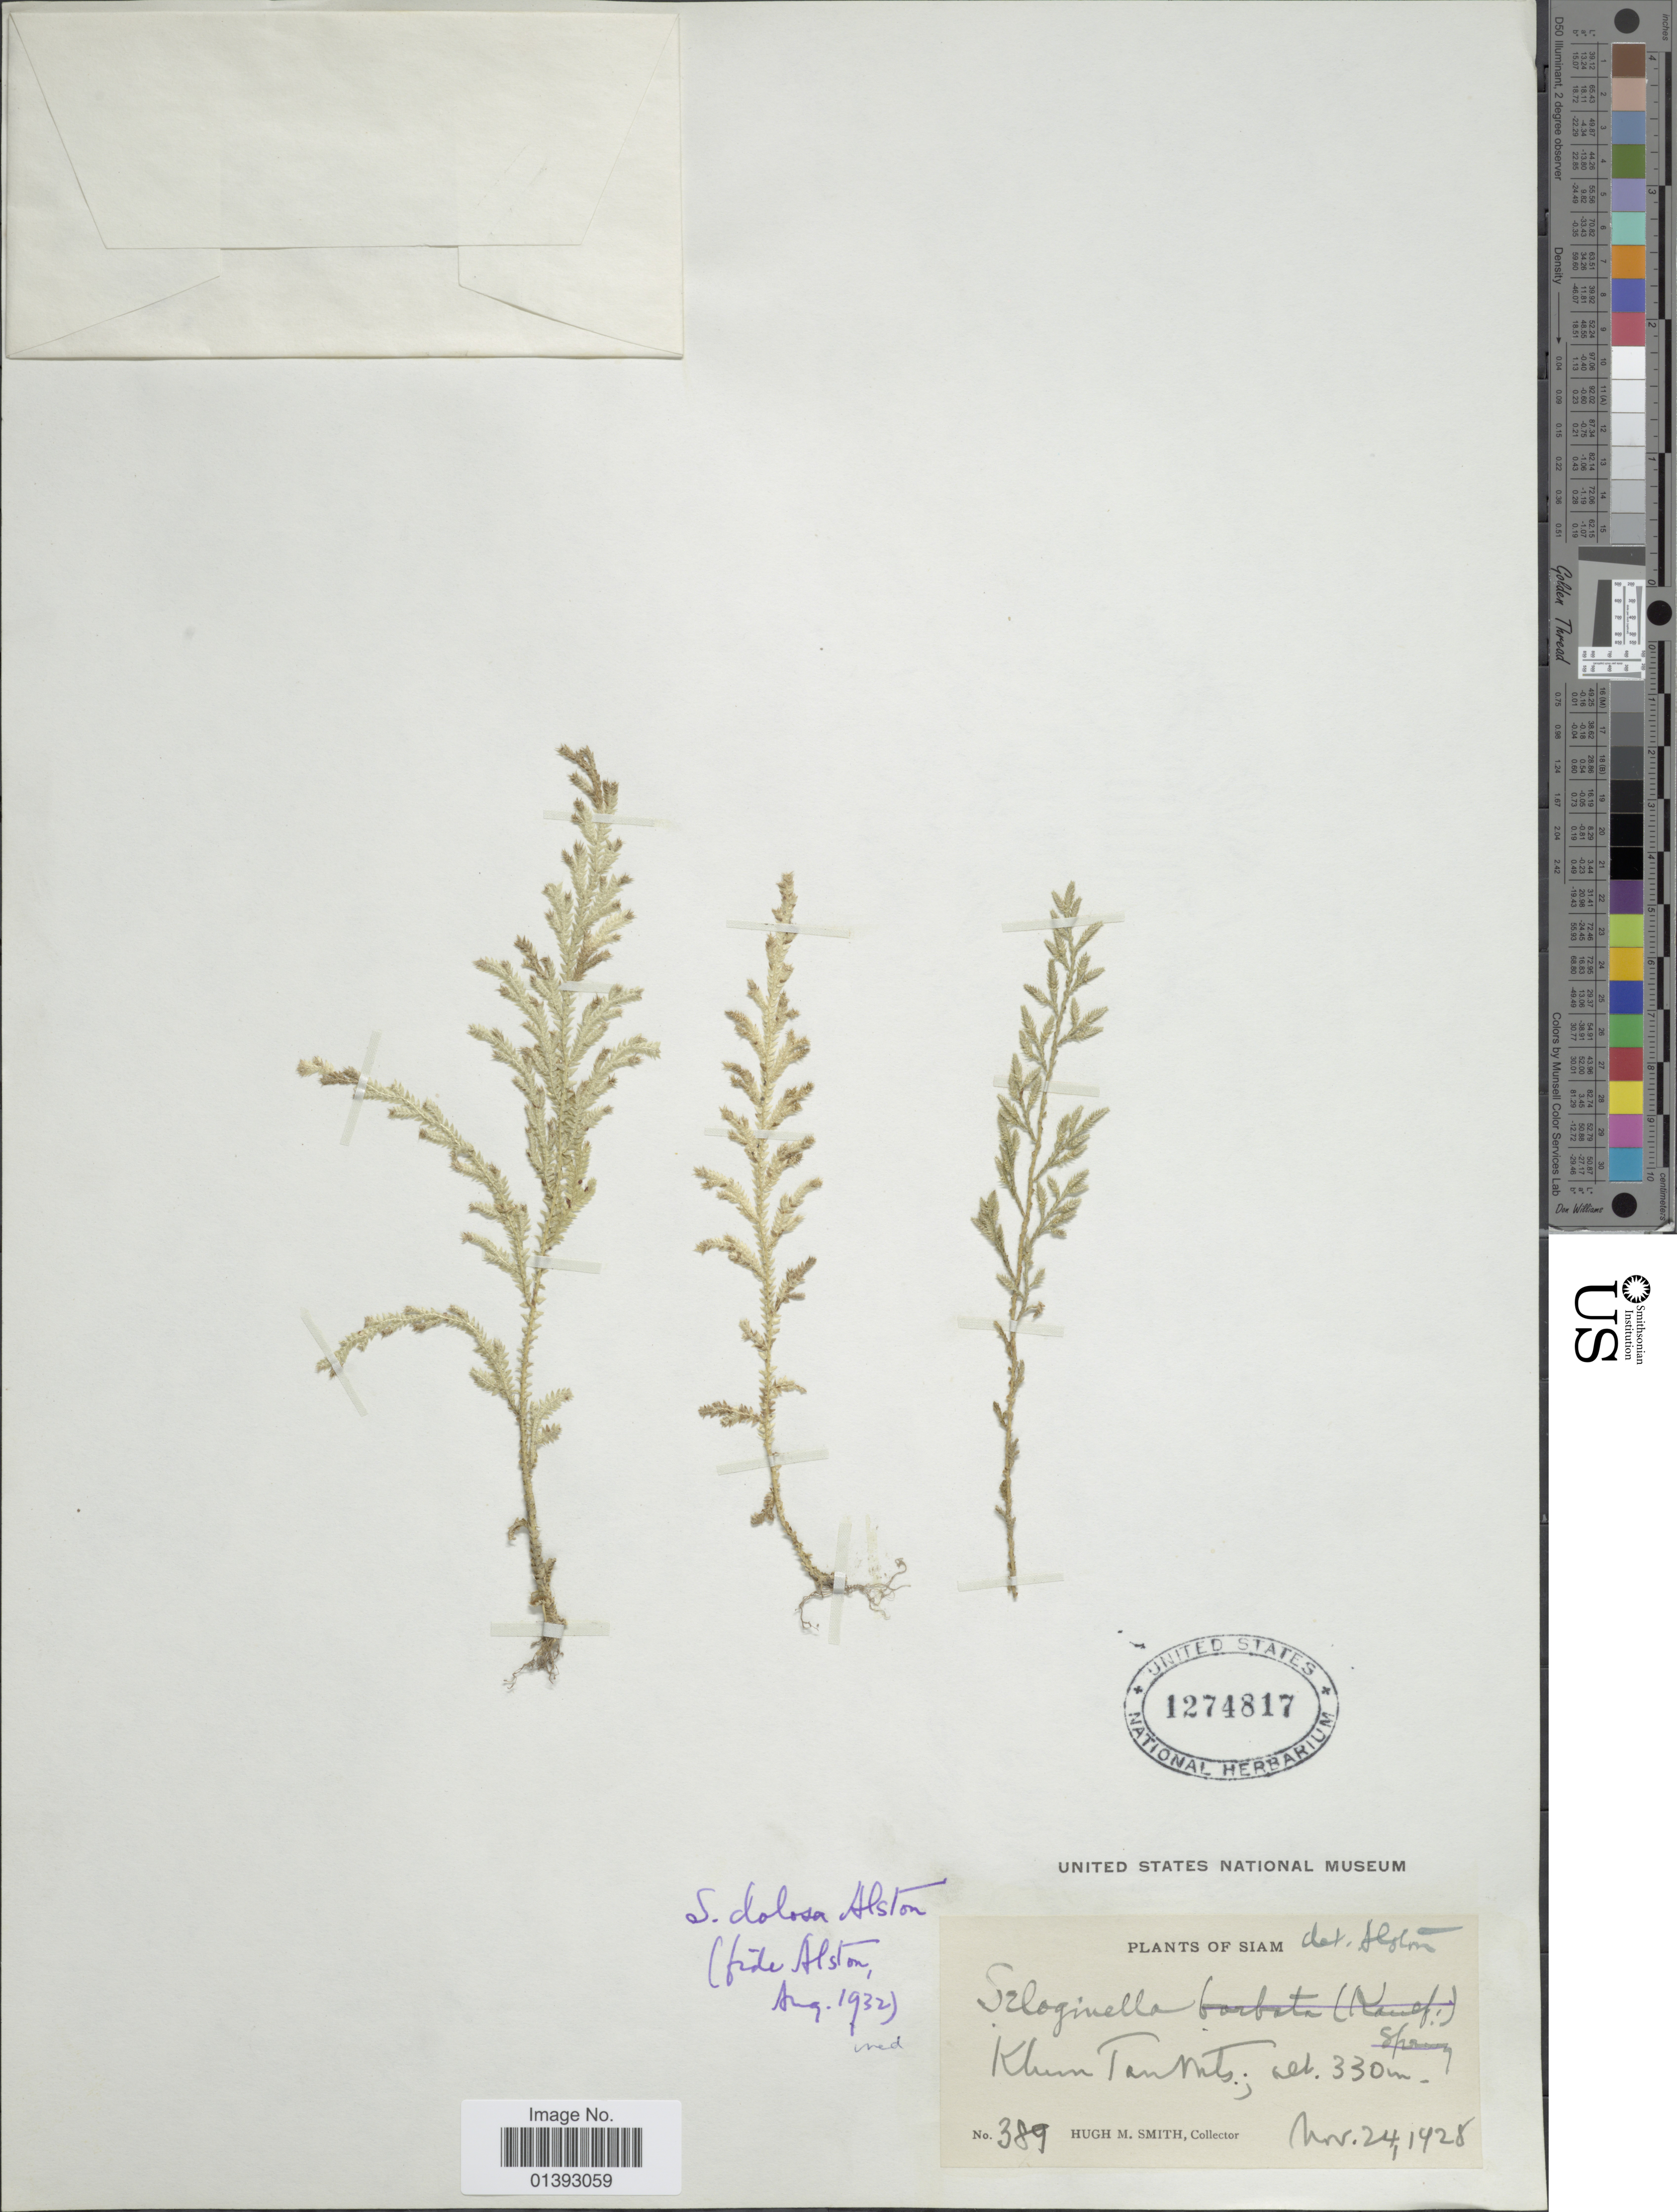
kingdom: Plantae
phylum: Tracheophyta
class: Lycopodiopsida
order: Selaginellales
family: Selaginellaceae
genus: Selaginella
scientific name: Selaginella kurzii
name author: Baker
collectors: H. M. Smith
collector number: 389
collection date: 1928-11-24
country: Thailand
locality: Siam, Khum Tan Mts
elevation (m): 330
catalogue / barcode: US 1274817